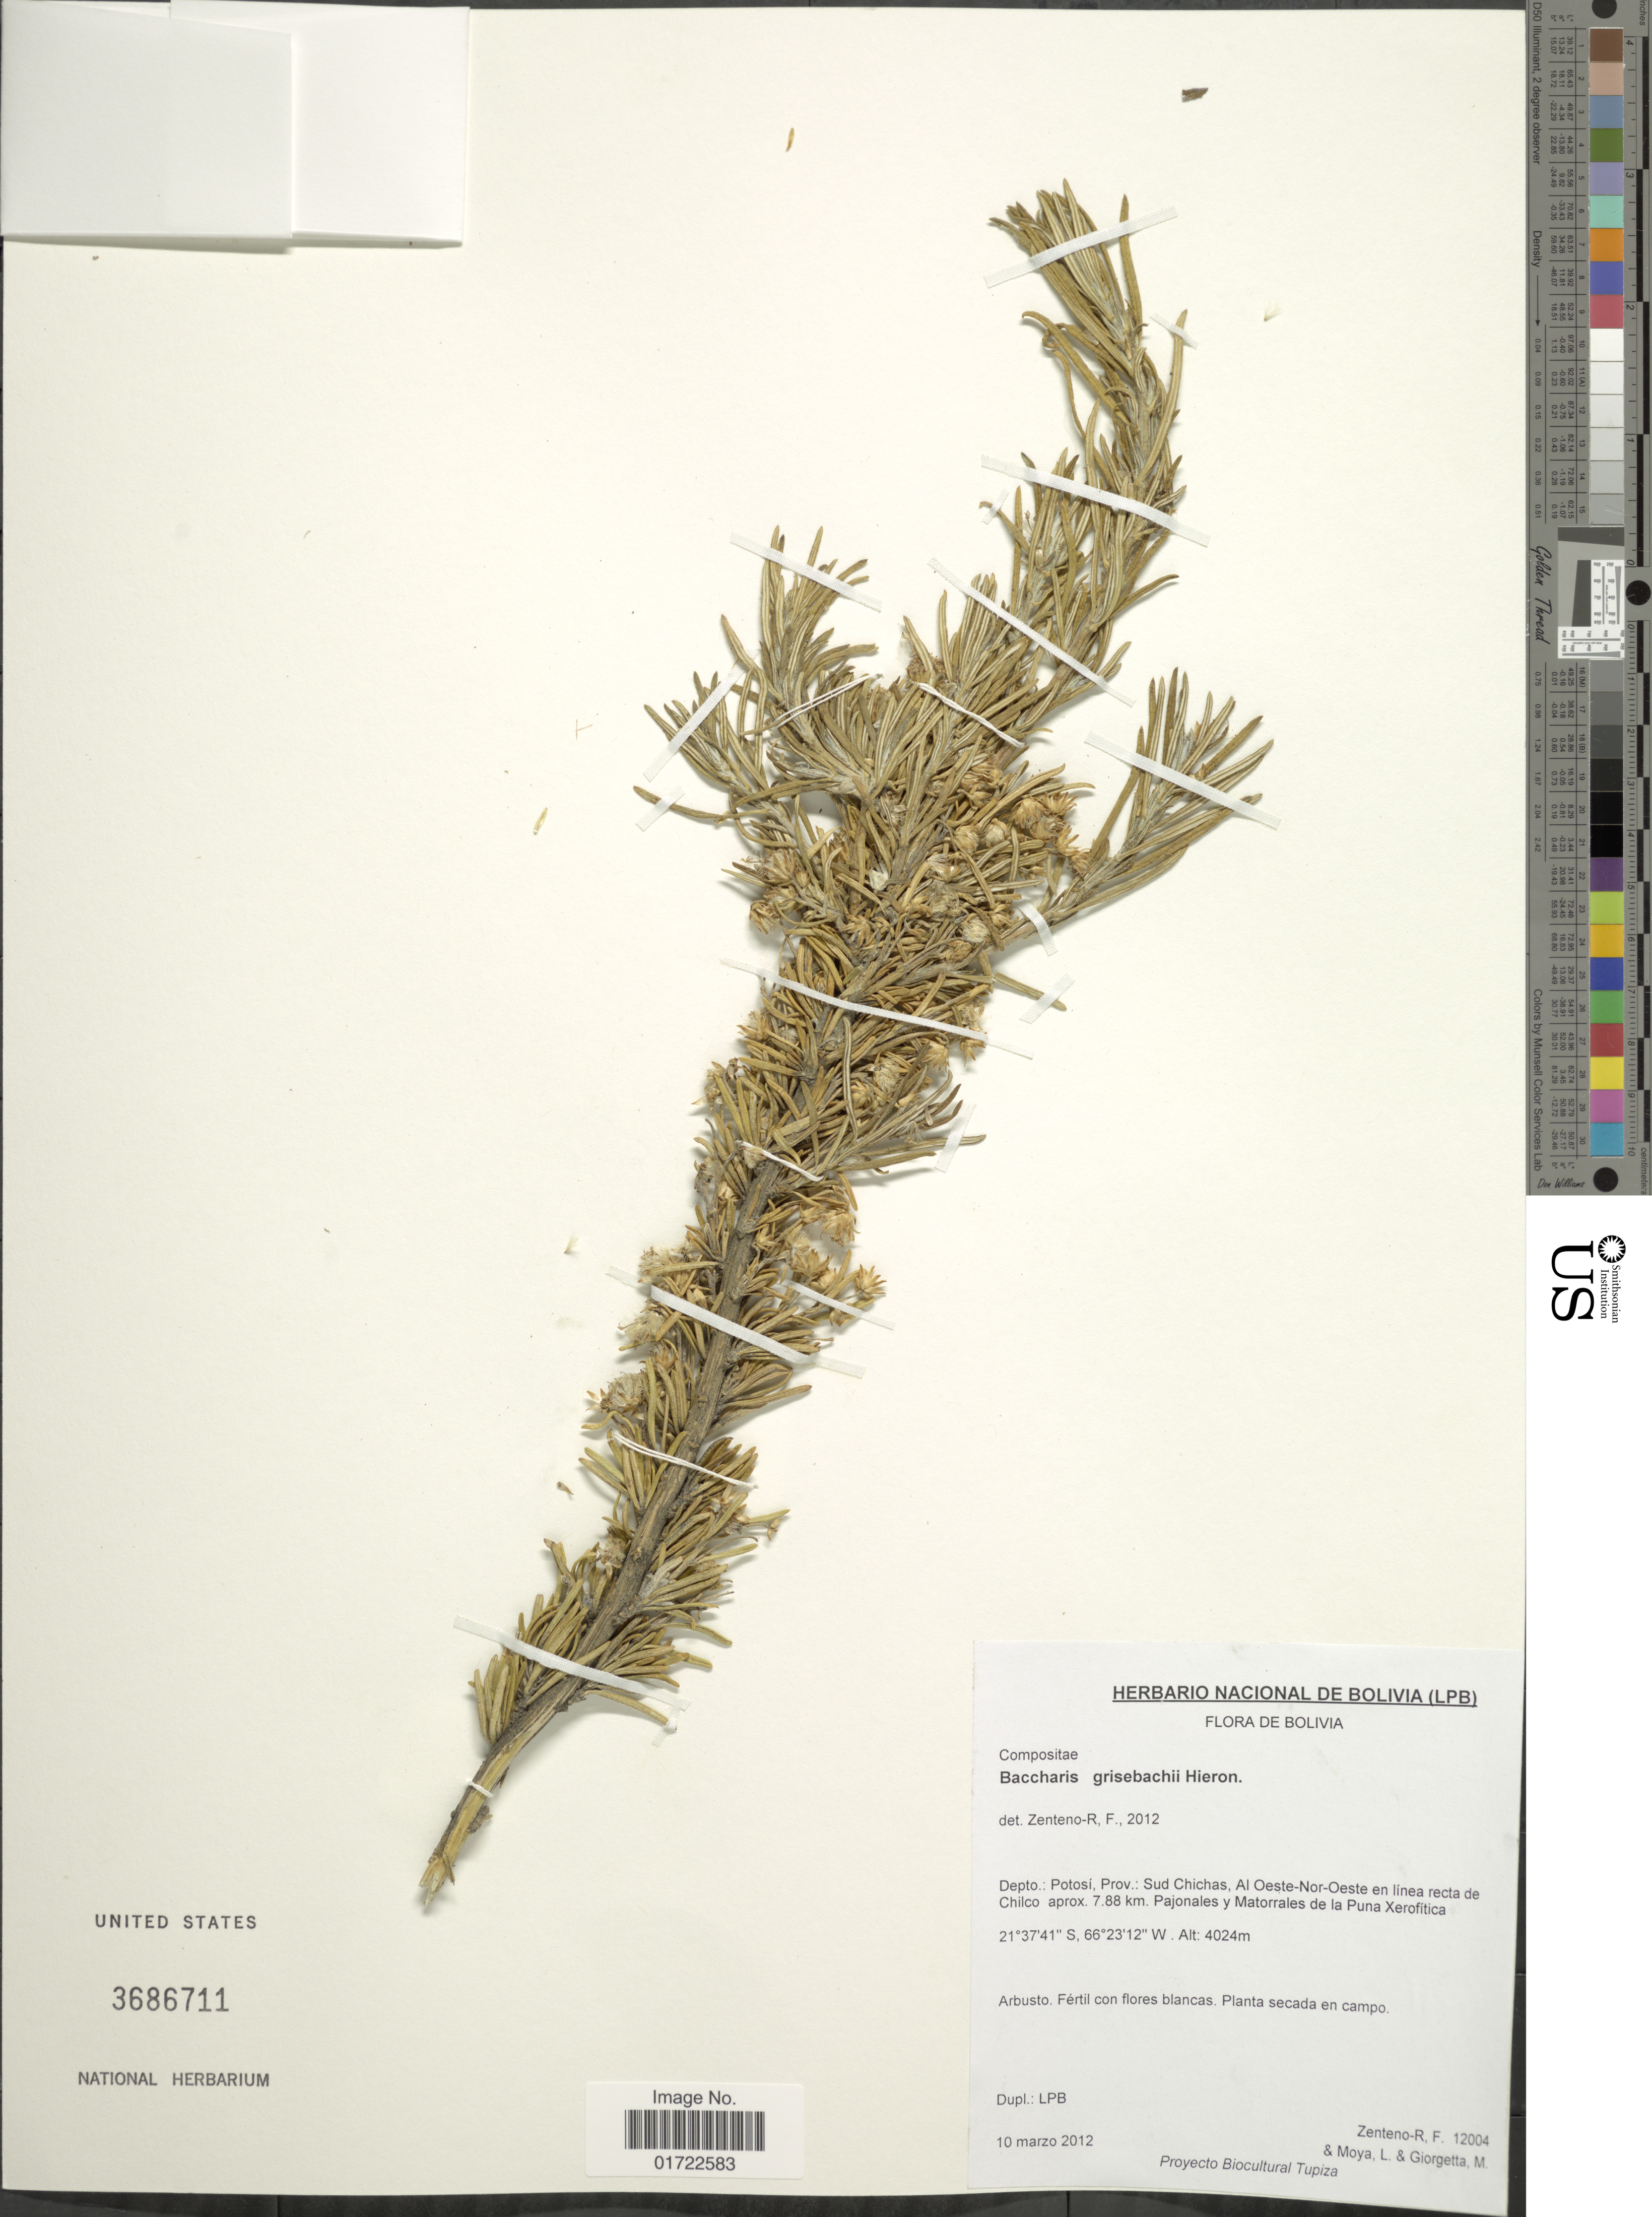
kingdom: Plantae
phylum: Tracheophyta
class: Magnoliopsida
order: Asterales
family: Asteraceae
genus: Baccharis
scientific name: Baccharis grisebachii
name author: Hieron.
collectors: F. Zenteno, L. Moya & M. Giorgetta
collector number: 12004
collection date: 2012-03-10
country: Bolivia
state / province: Potosi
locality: Prov.; Sud Chichas, A; Oeste-Nor_oeste en linea recta de Chilco aprox. 7.88 km. Pajonales y Matorrales de la Puna Xerofitica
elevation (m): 4024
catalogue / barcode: US 3686711